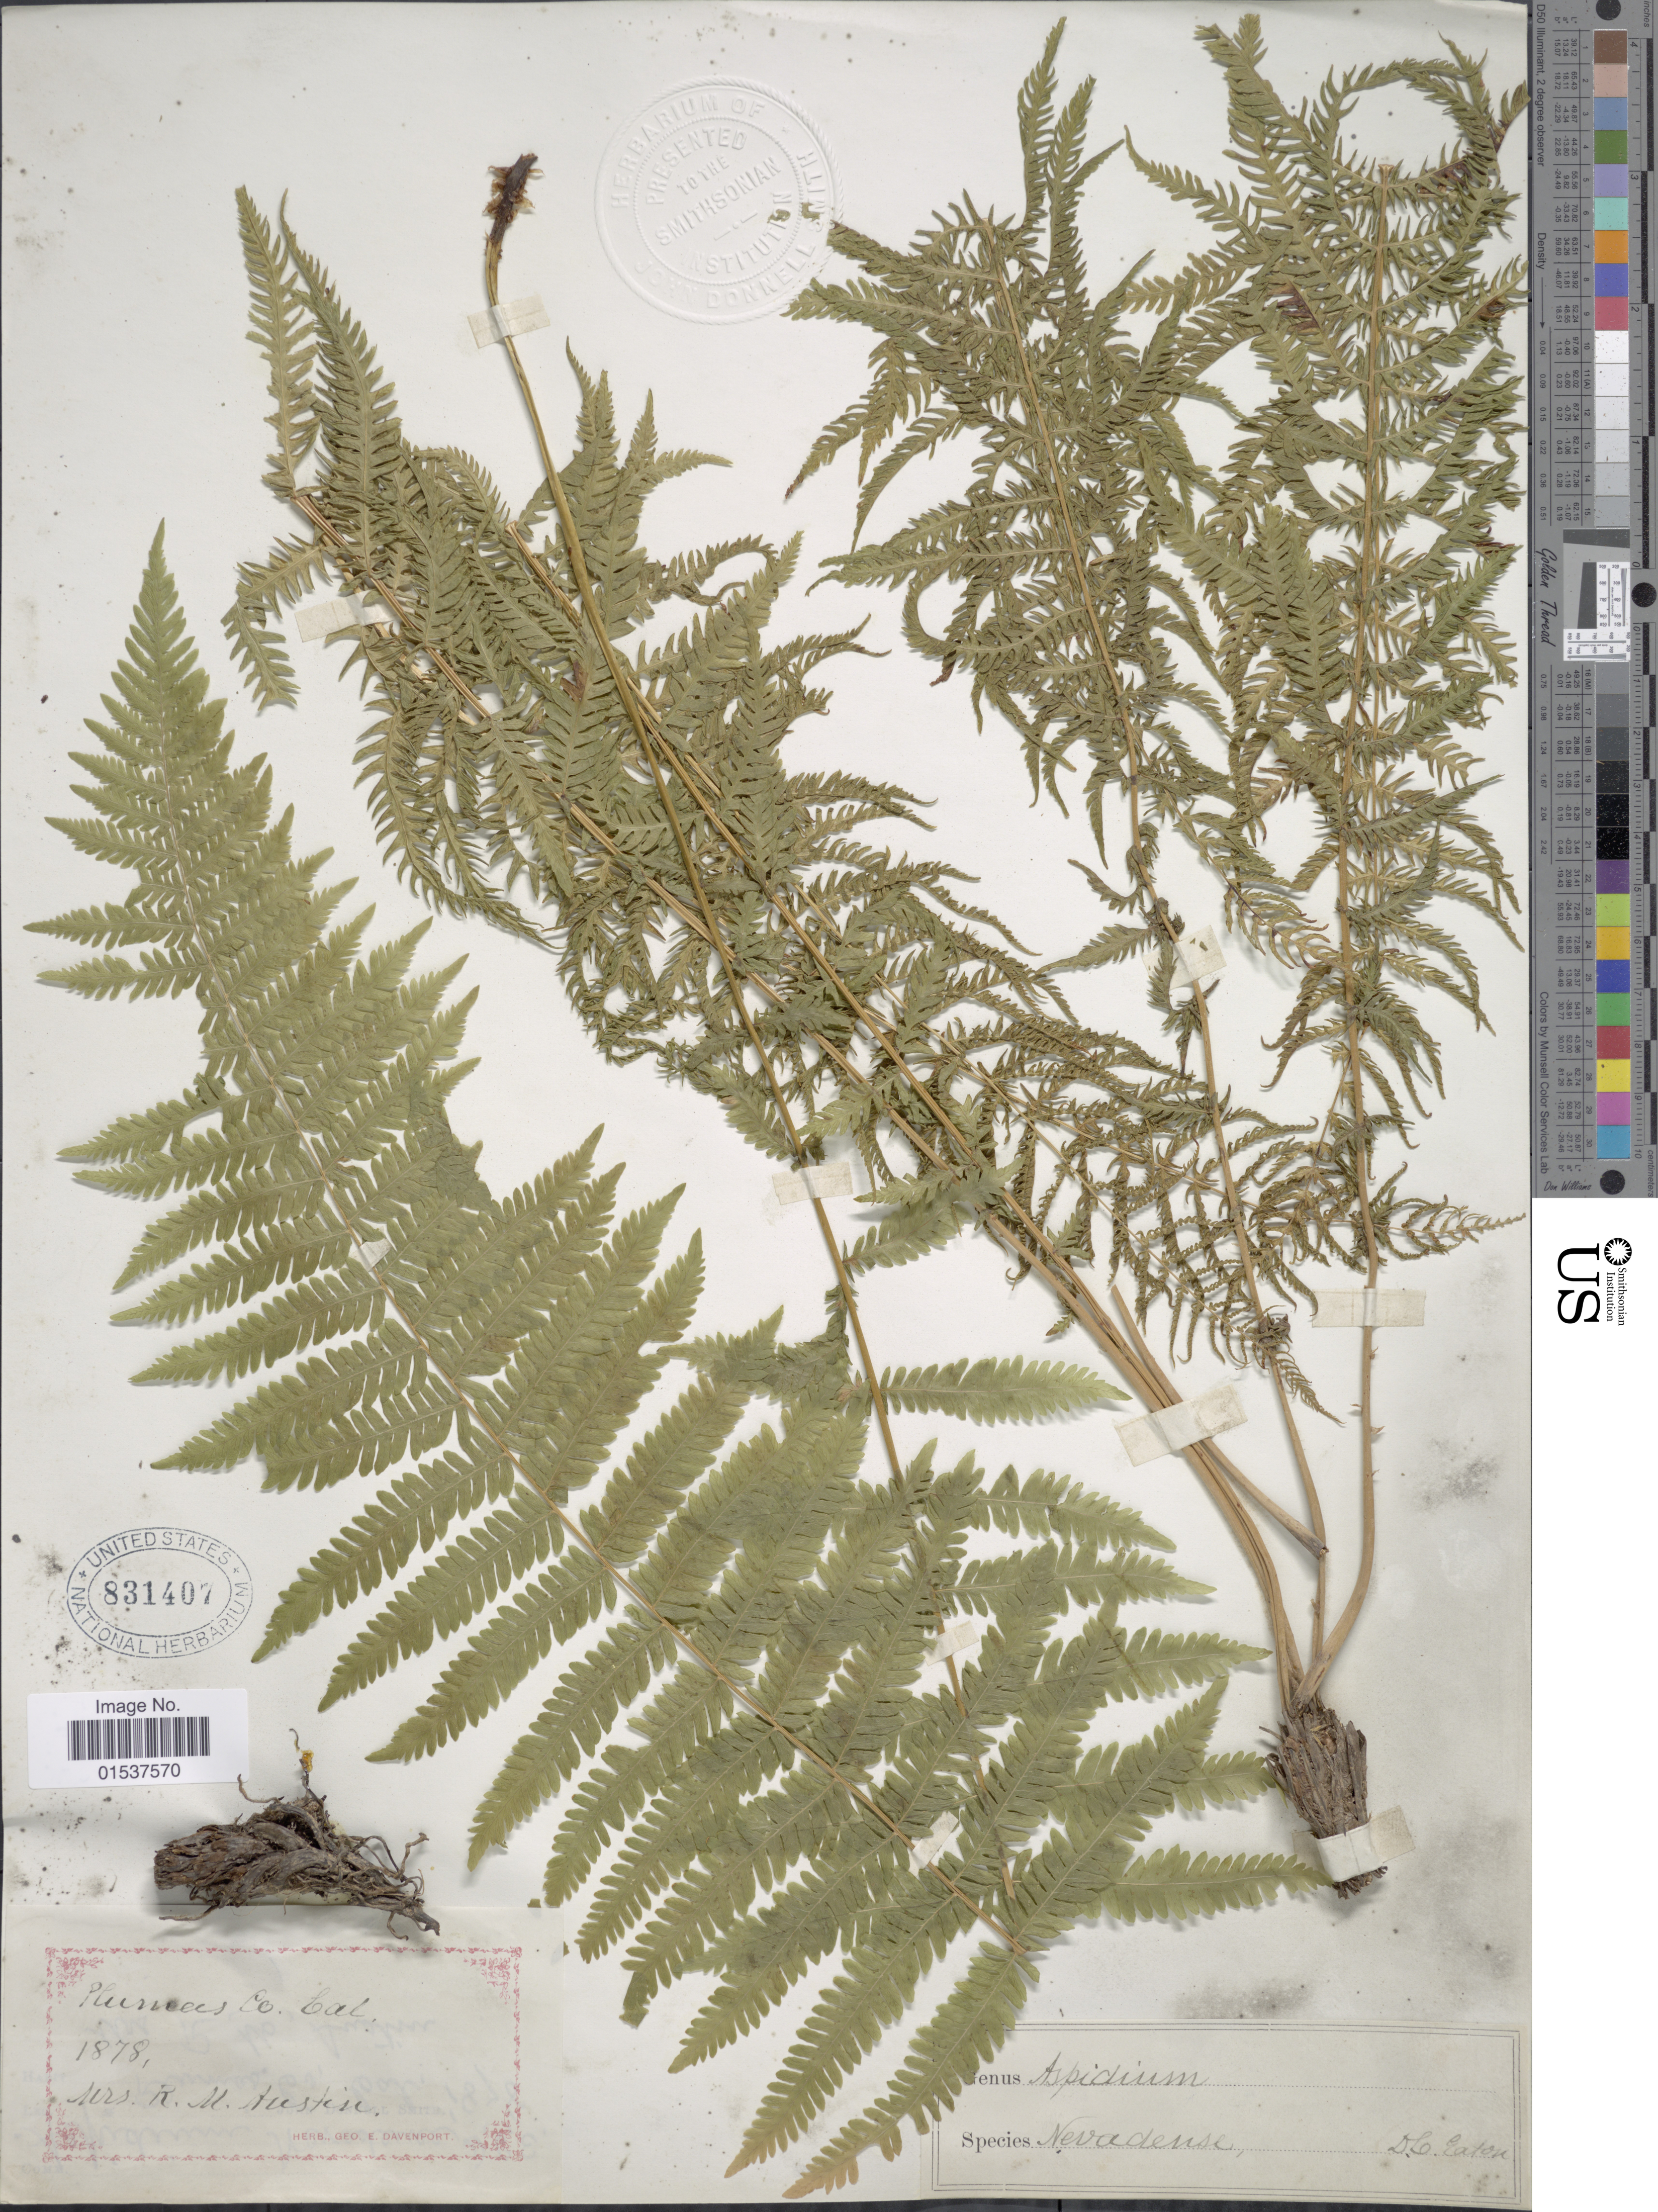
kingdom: Plantae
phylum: Tracheophyta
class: Polypodiopsida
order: Polypodiales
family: Thelypteridaceae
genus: Parathelypteris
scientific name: Parathelypteris nevadensis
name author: (Baker) Holttum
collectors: R. Austin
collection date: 1878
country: United States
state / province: California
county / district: Plumas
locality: Plumas Co.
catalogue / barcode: US 831407